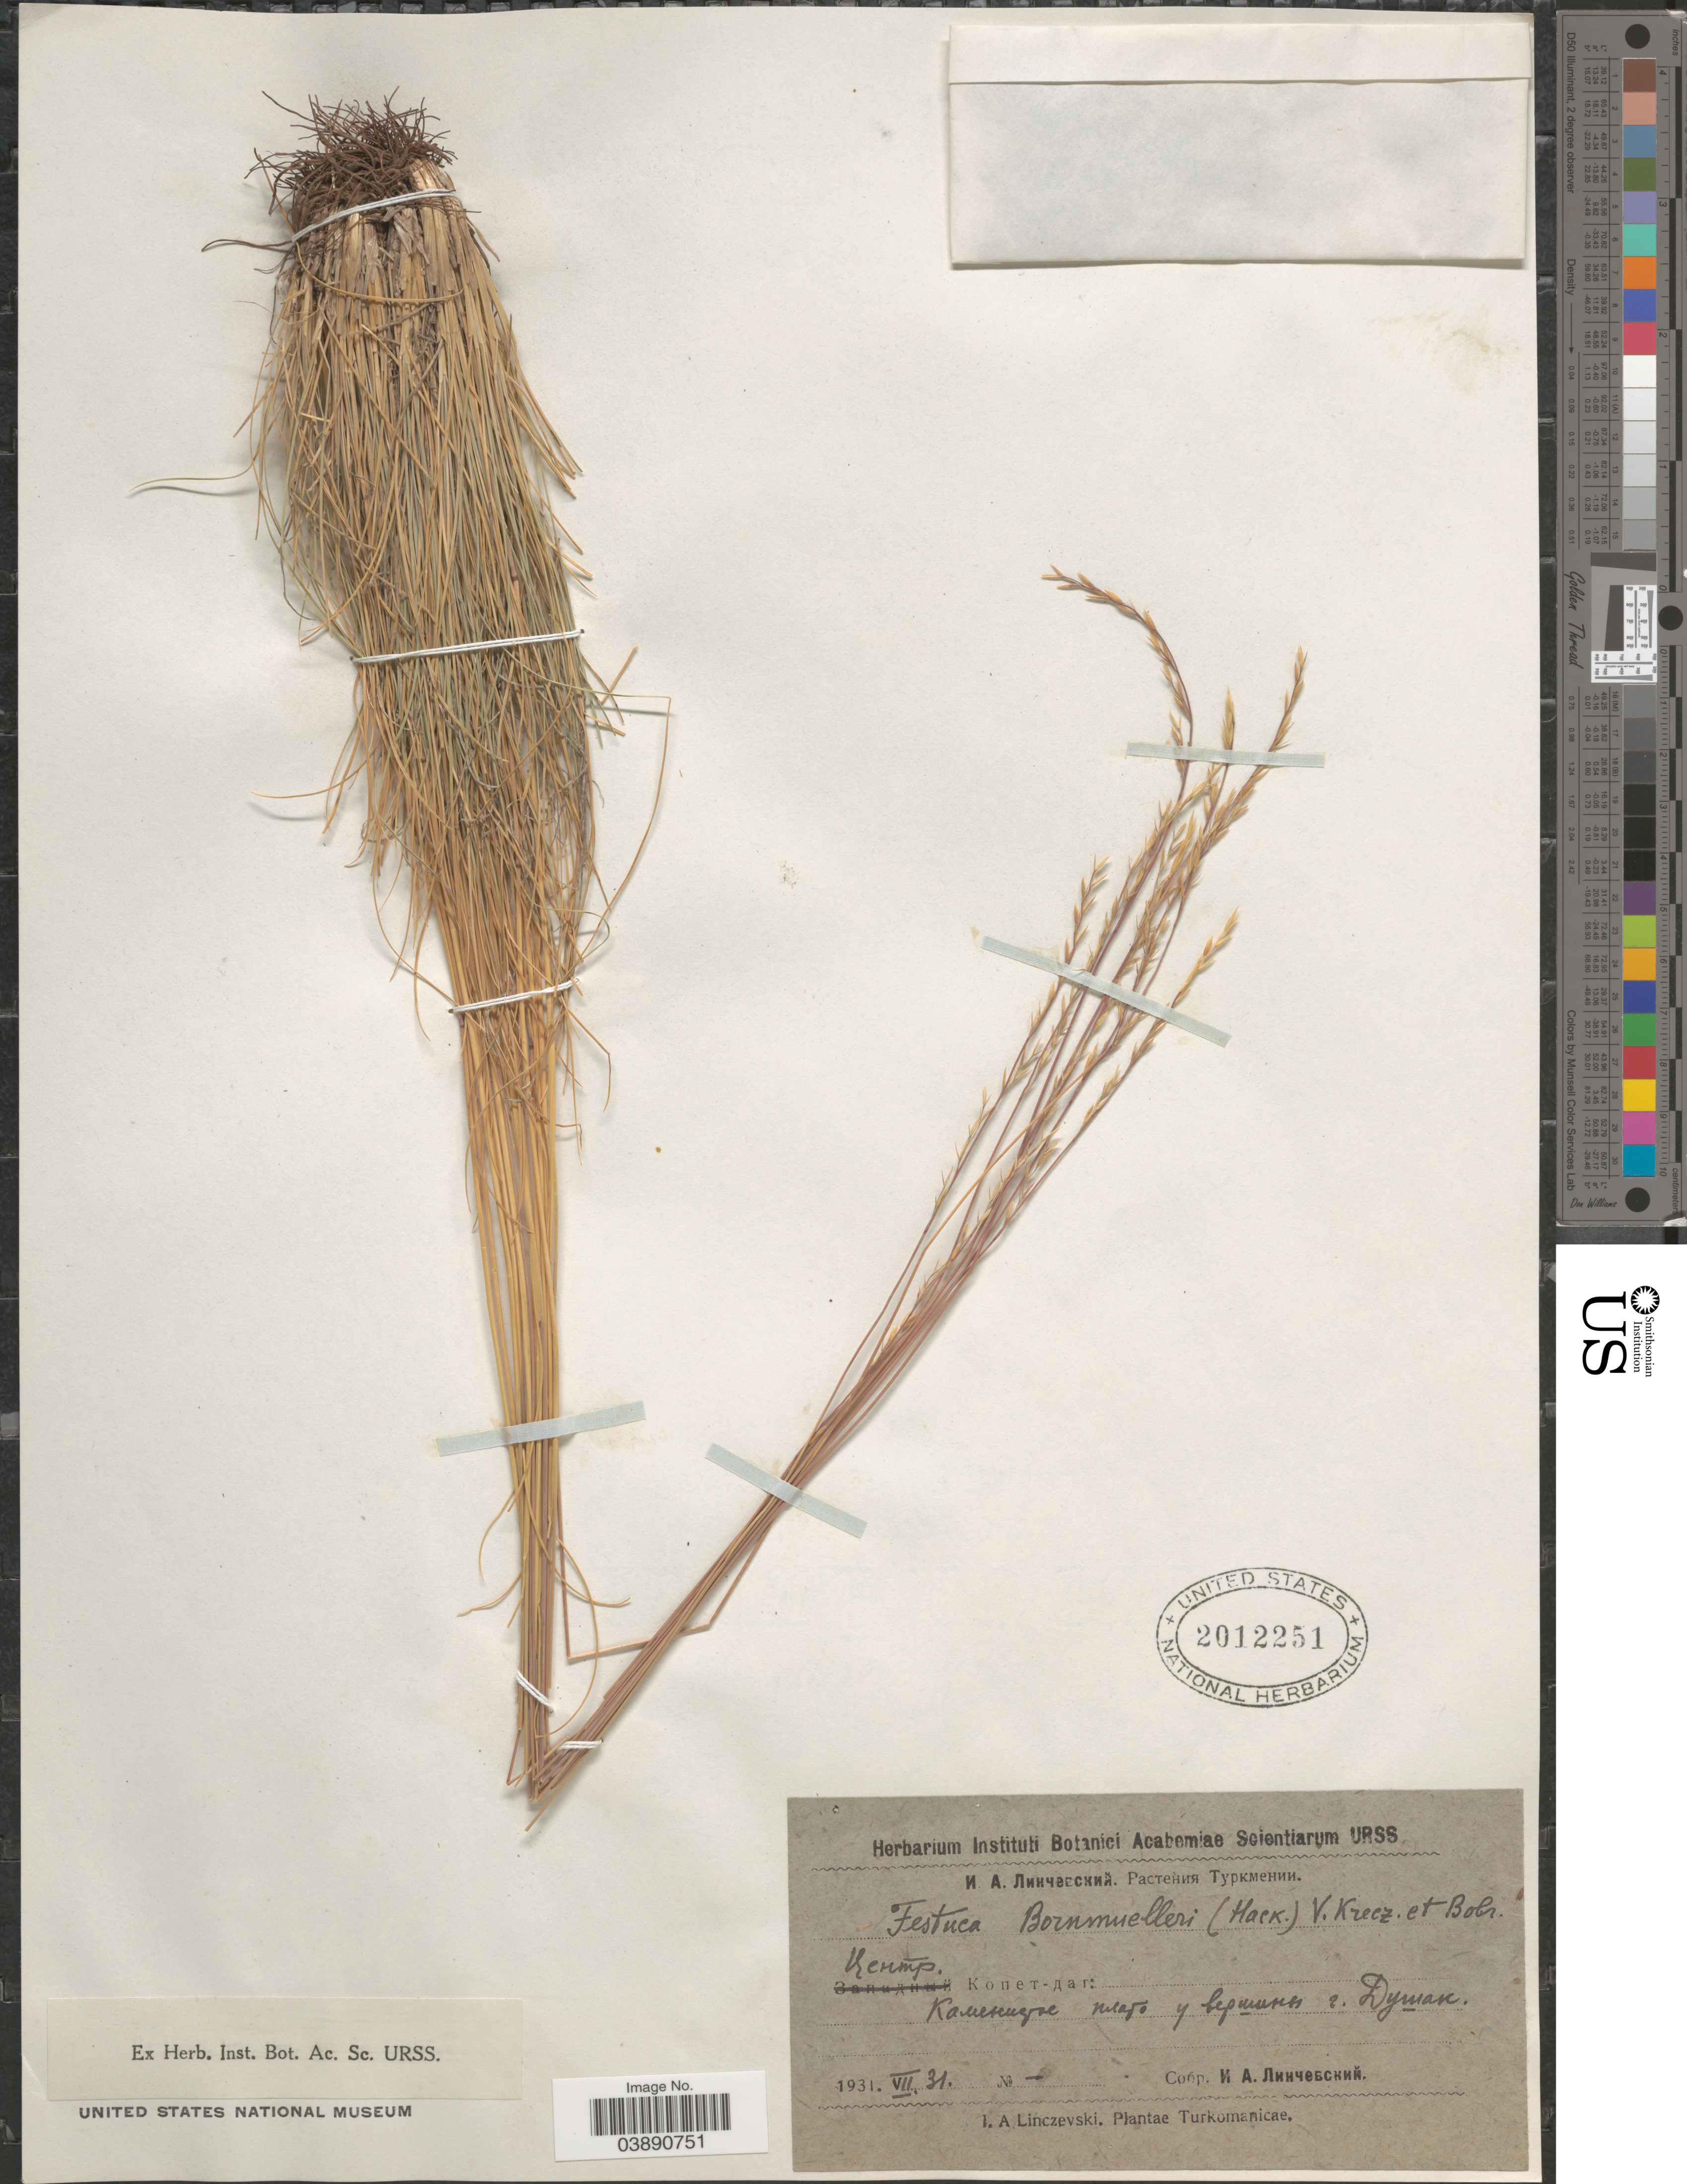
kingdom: Plantae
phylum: Tracheophyta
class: Liliopsida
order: Poales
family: Poaceae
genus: Festuca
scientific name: Festuca alaica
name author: Drobow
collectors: I. Linczevski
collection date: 1931-07-31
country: Turkmenistan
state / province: Ahal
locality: Kopet Dag Range, Dushak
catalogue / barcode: US 2012251